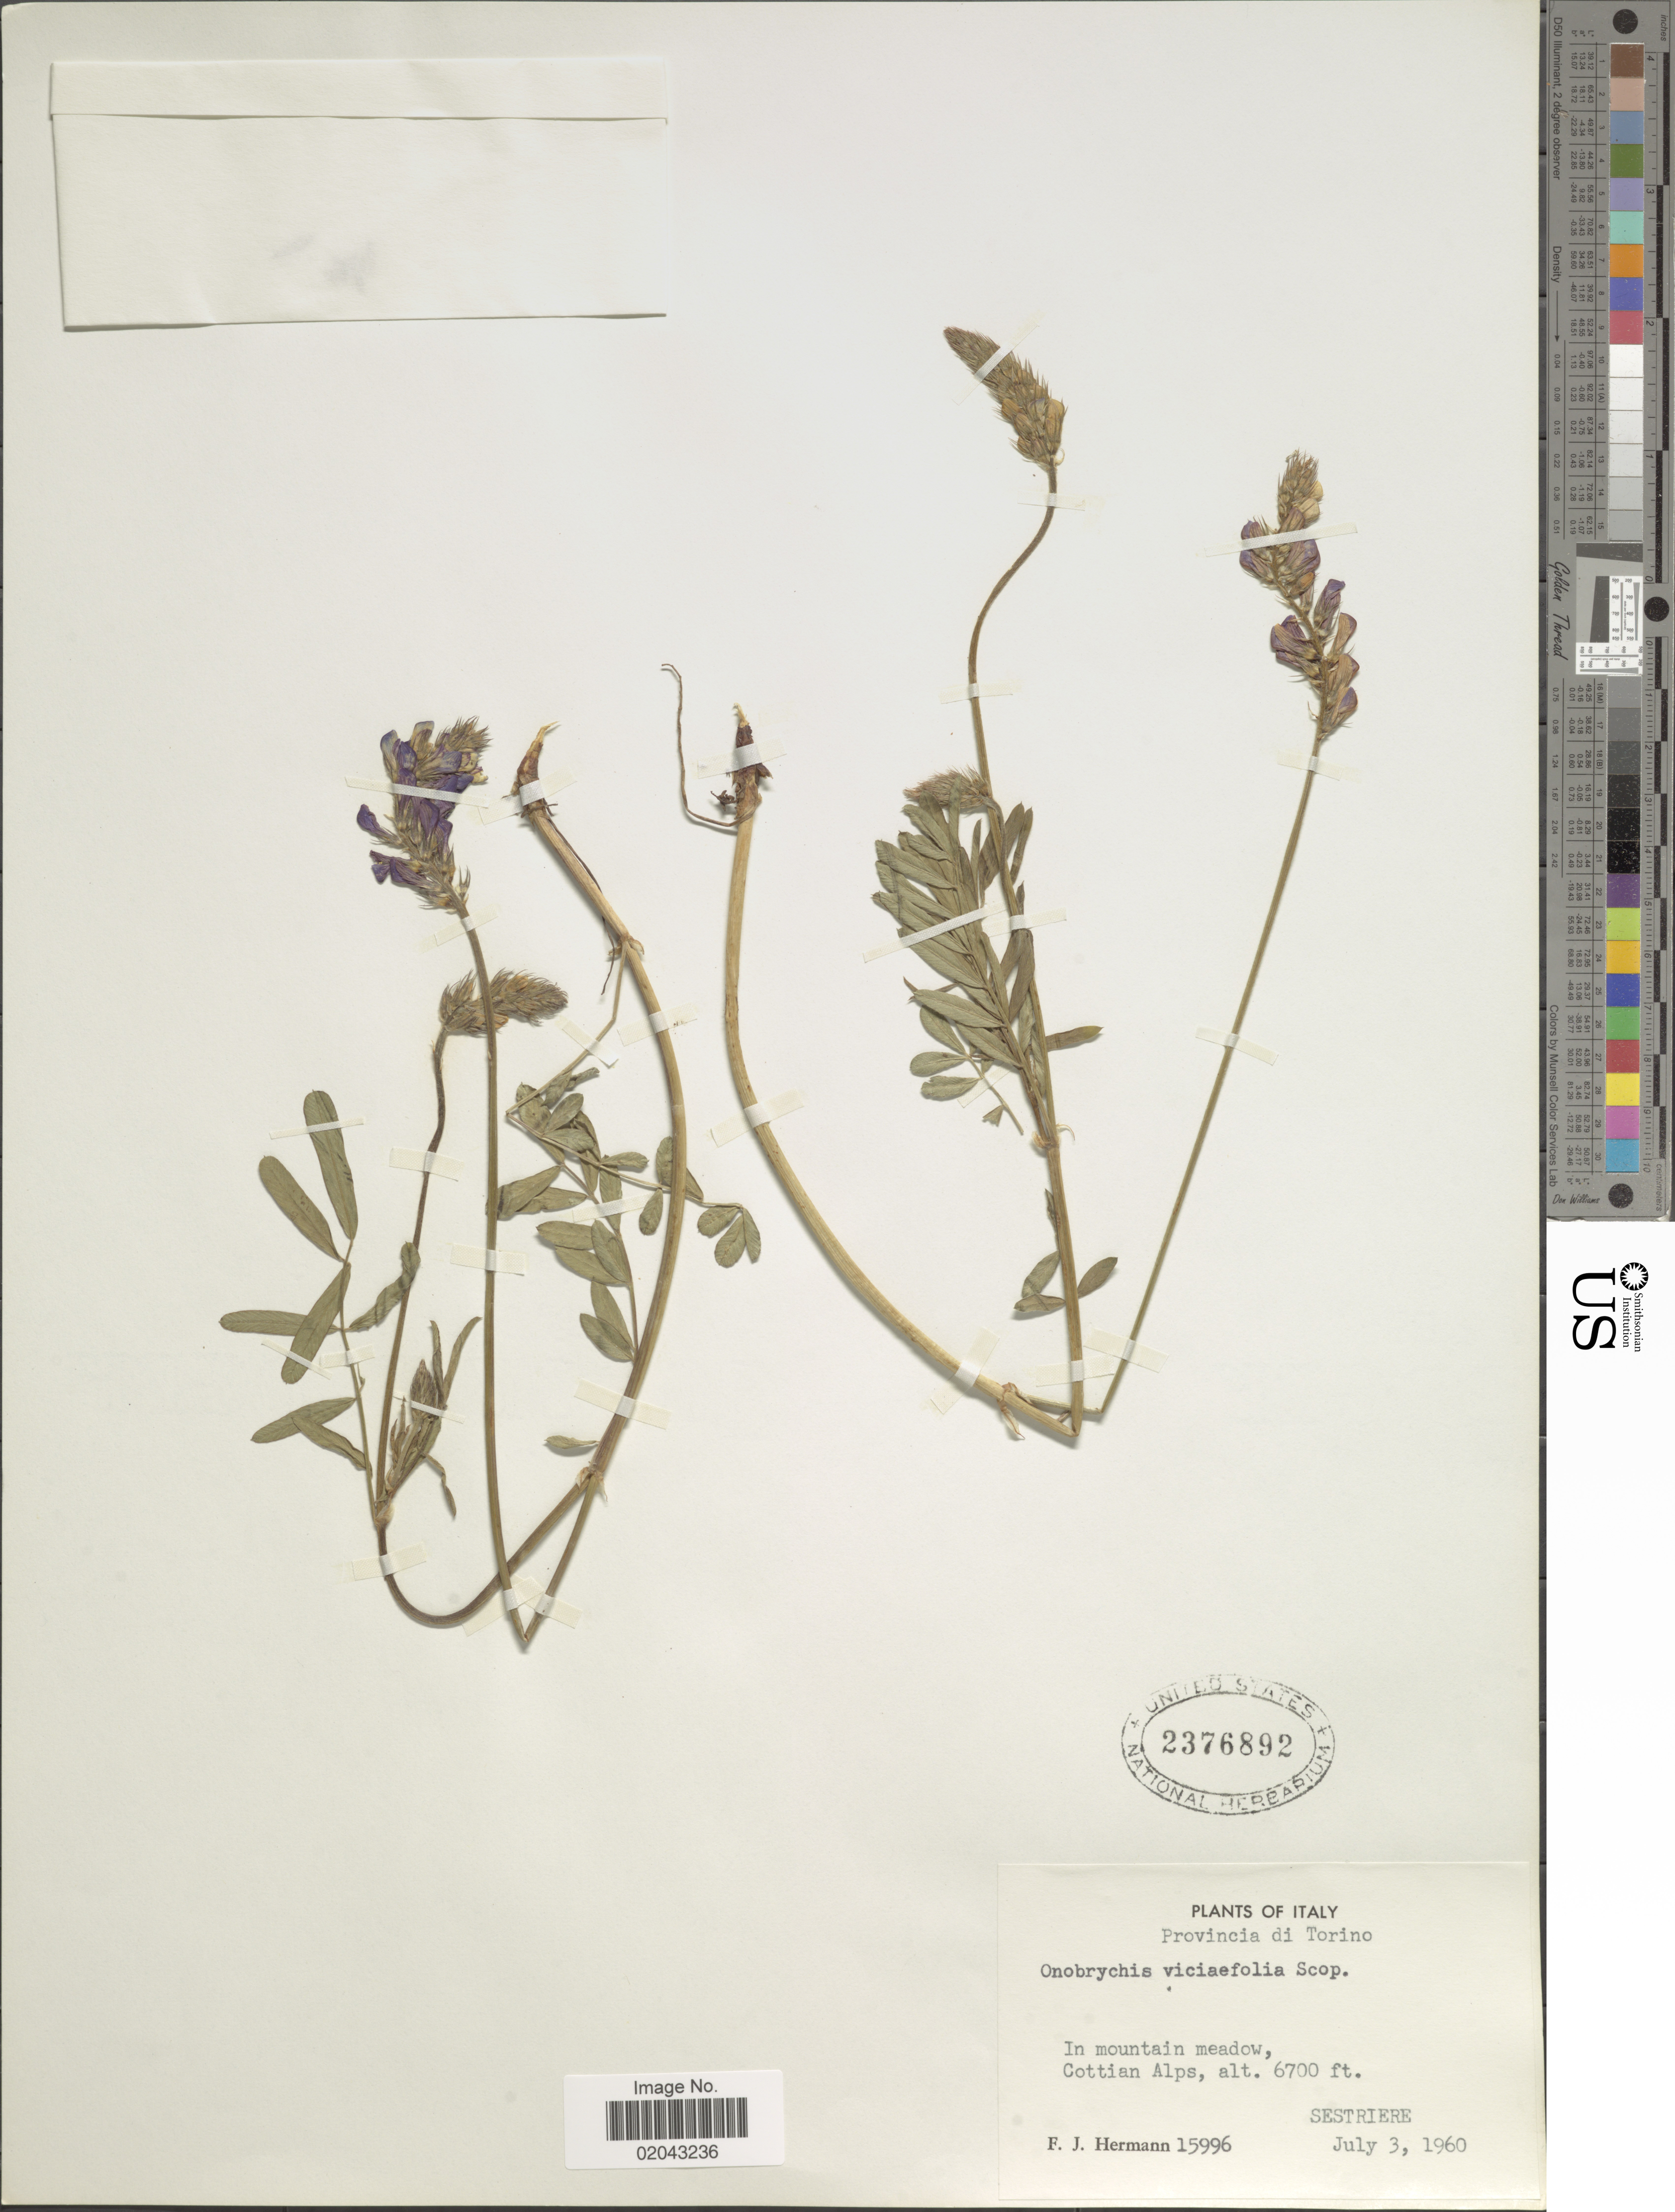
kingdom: Plantae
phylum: Tracheophyta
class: Magnoliopsida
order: Fabales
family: Fabaceae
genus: Onobrychis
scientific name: Onobrychis viciaefolia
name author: Trautv.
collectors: F. J. Hermann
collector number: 15996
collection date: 1960-07-03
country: Italy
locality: Italy, In mountain meadow, Cottian alps.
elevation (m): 2042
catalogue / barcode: US 2376892